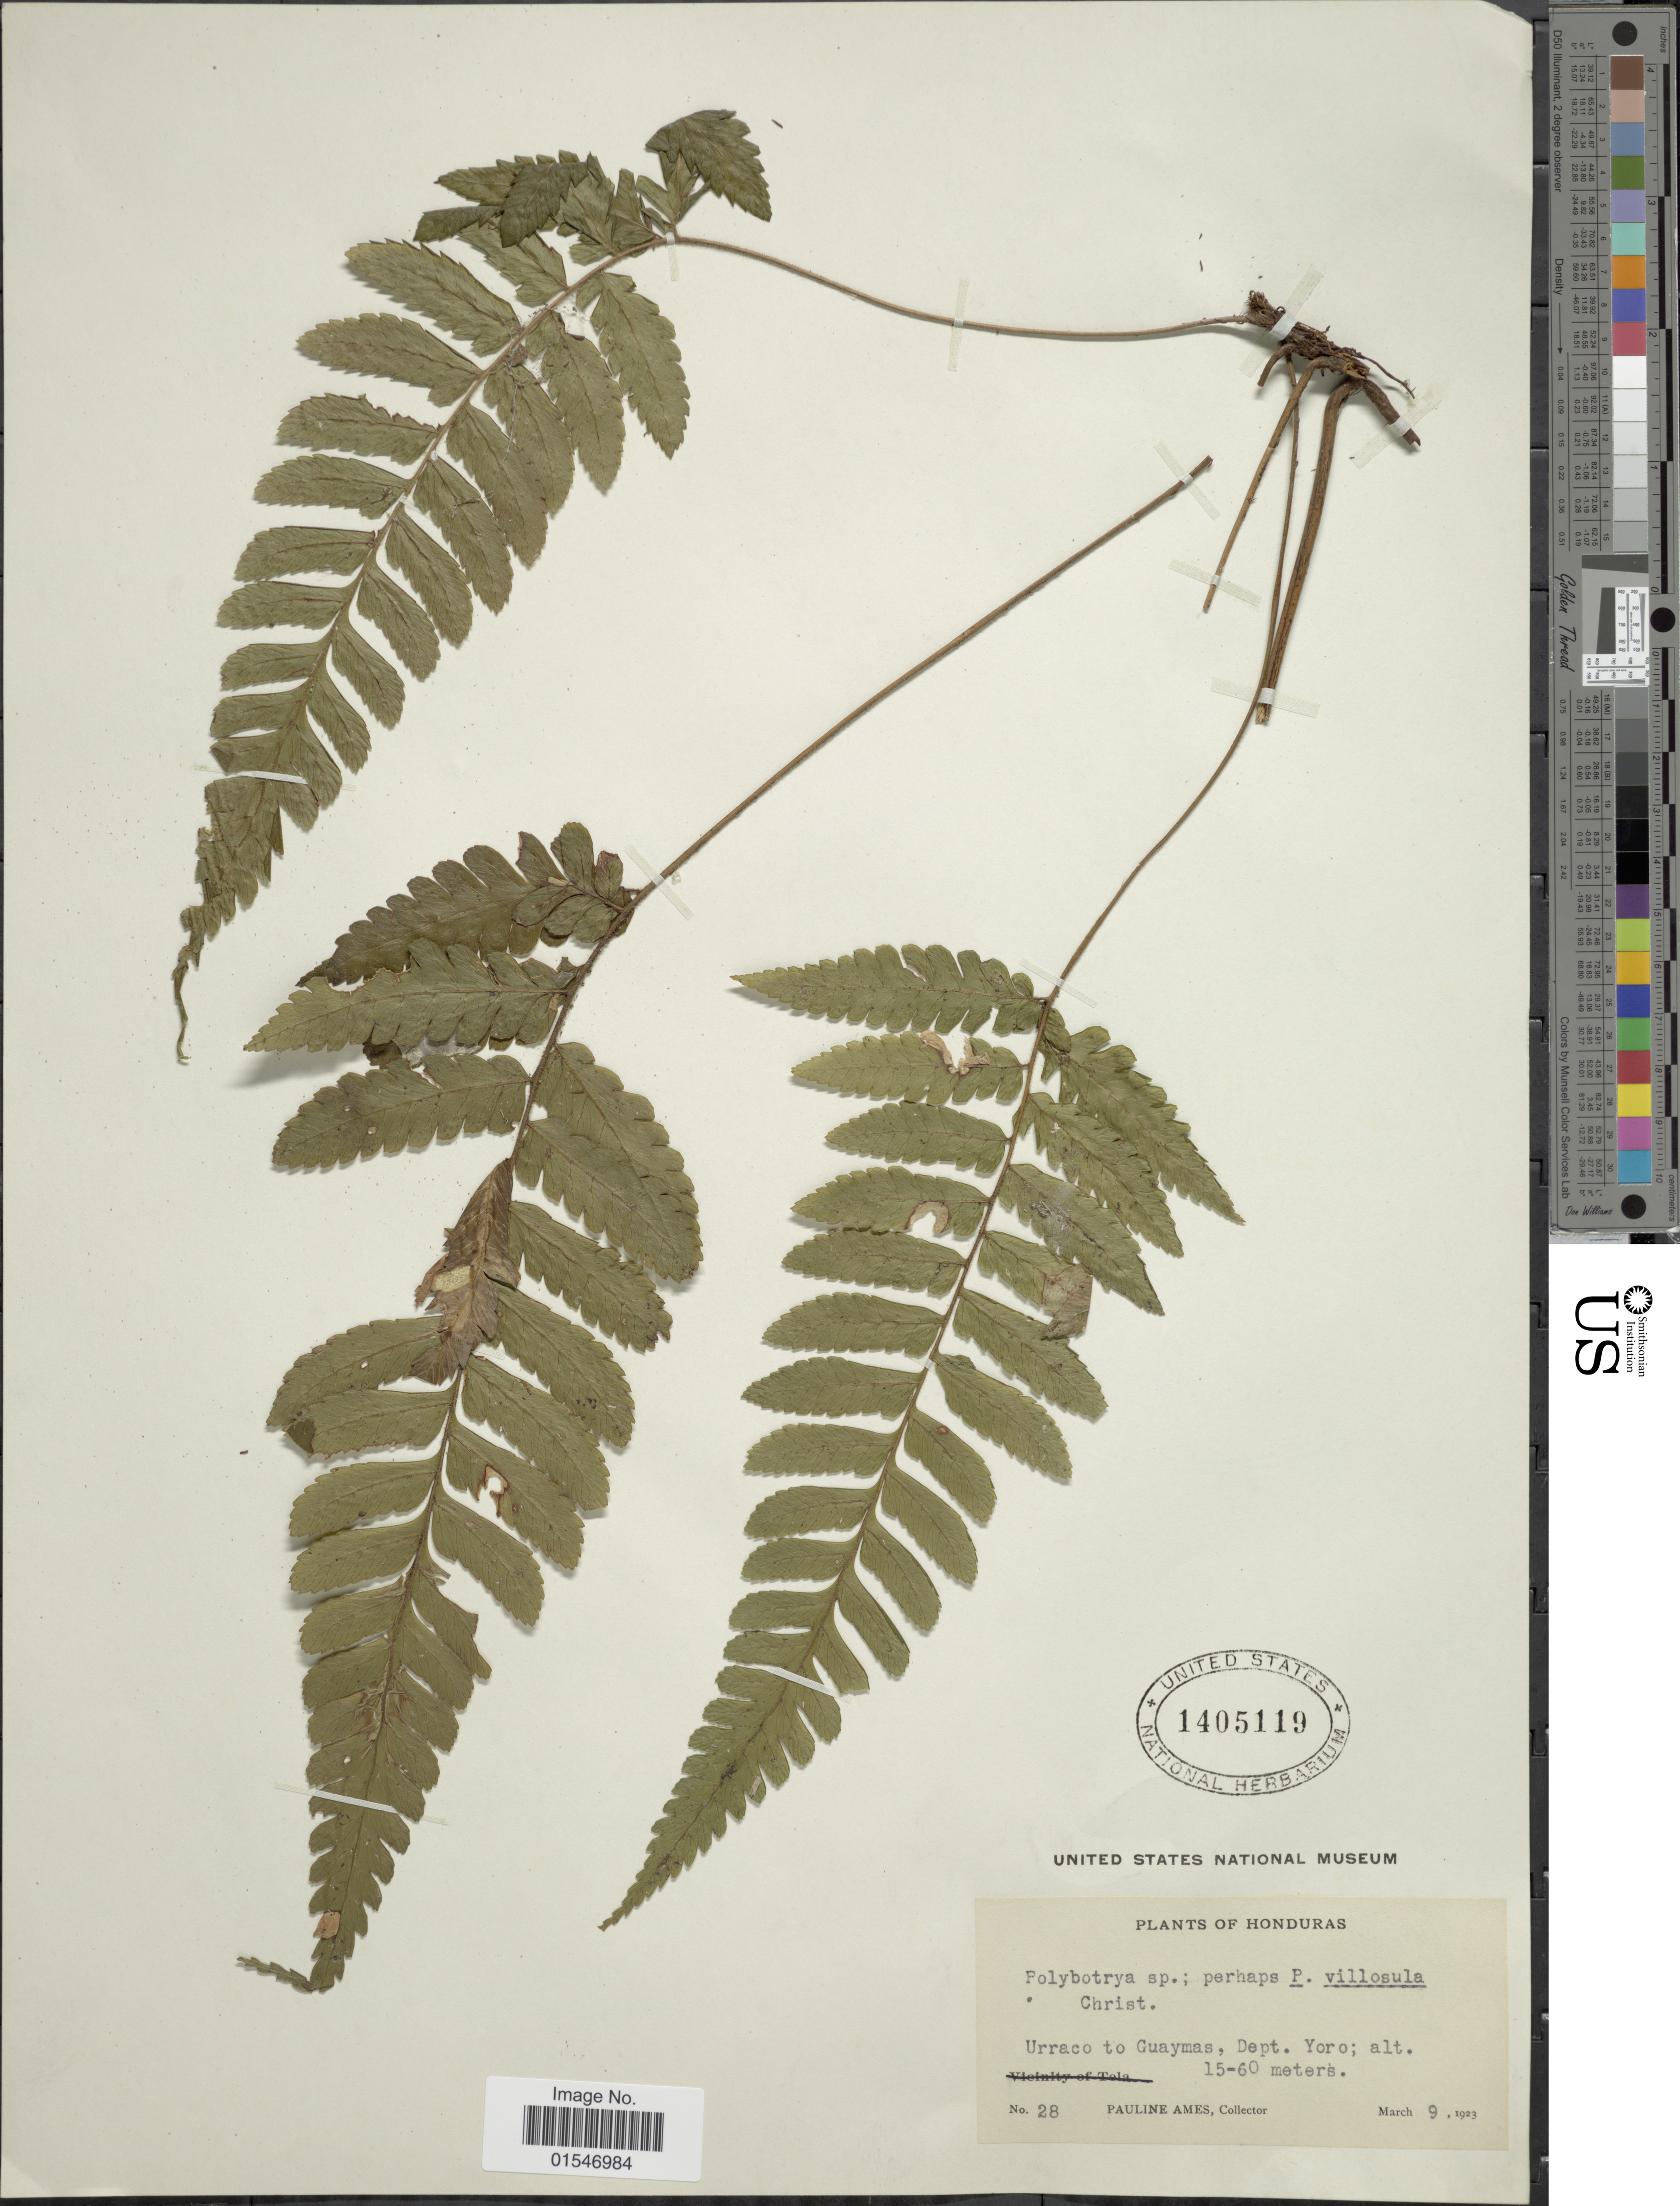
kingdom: Plantae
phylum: Tracheophyta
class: Polypodiopsida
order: Polypodiales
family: Dryopteridaceae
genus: Polybotrya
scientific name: Polybotrya caudata f. villosa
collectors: P. Ames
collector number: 28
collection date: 1923-03-09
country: Honduras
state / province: Yoro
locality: Honduras. Urraco to Guaymas, Dept. Yoro.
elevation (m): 15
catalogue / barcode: US 1405119